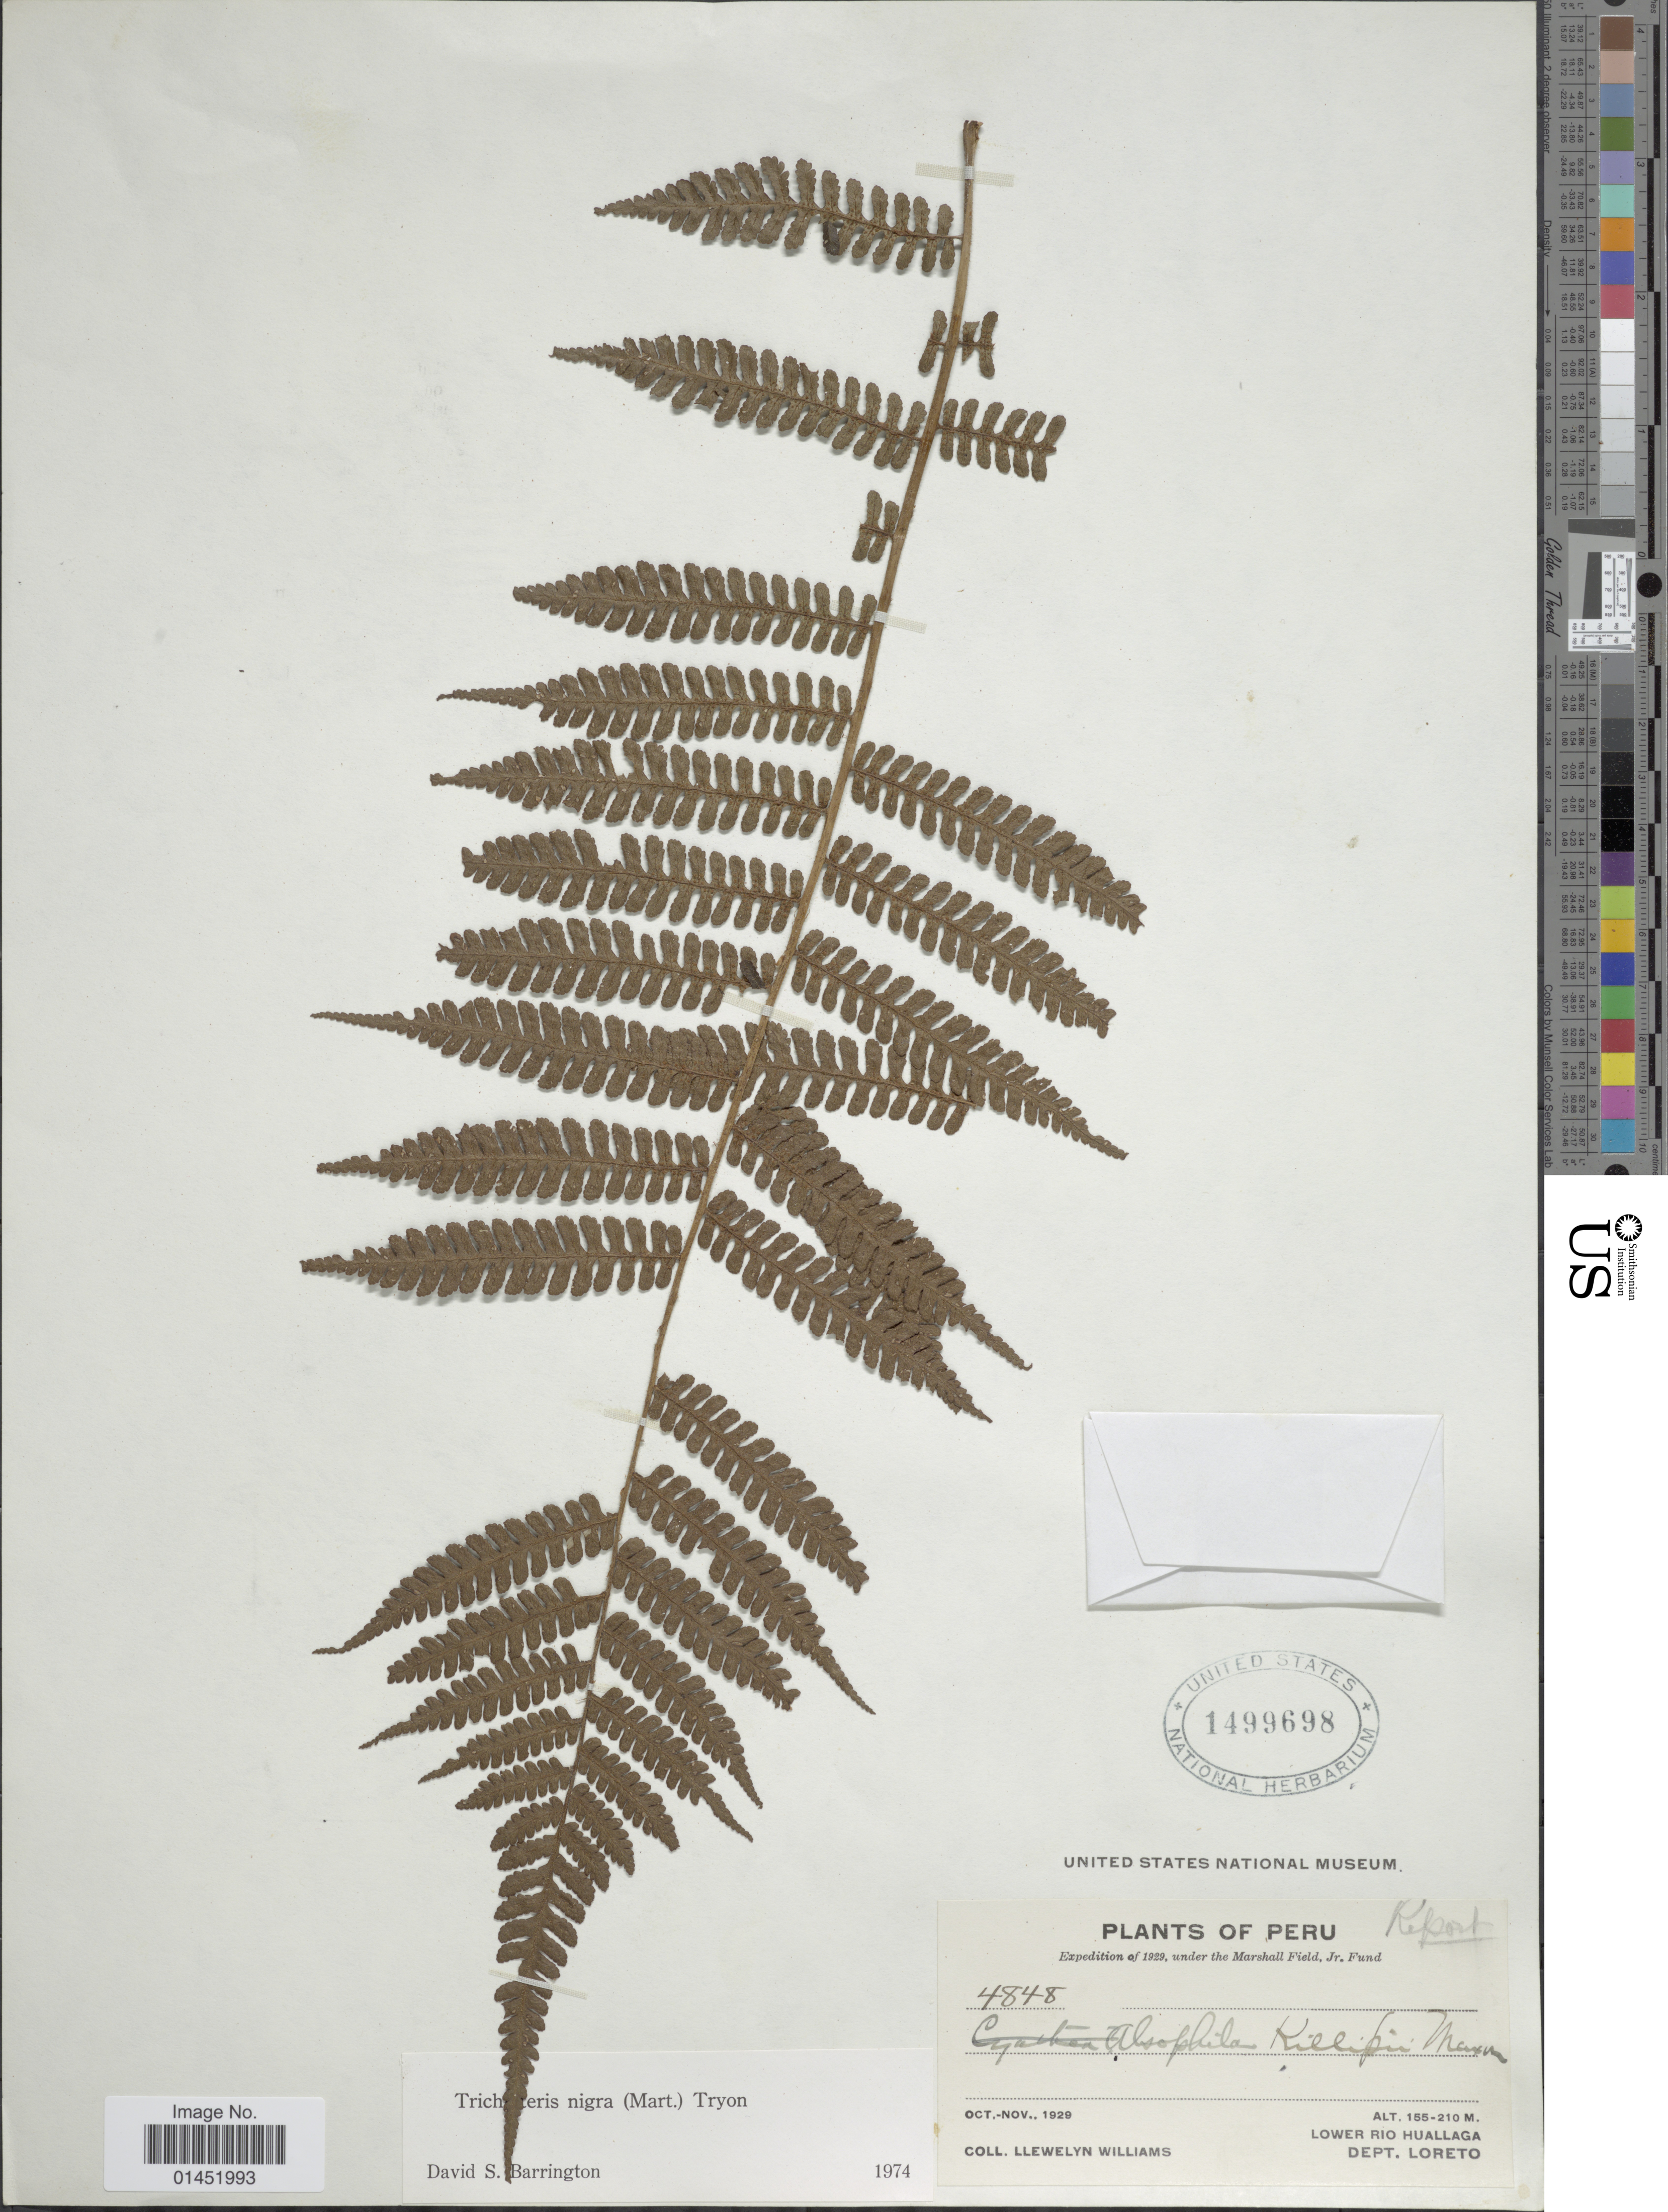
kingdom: Plantae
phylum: Tracheophyta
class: Polypodiopsida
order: Cyatheales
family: Cyatheaceae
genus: Cyathea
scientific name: Cyathea lasiosora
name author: (Mett. ex Kuhn) Domin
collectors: Ll. Williams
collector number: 4848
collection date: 1929-10/1929-11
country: Peru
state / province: Loreto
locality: Lower Rio Huallaga Dept Loreto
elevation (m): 155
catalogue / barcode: US 1499698